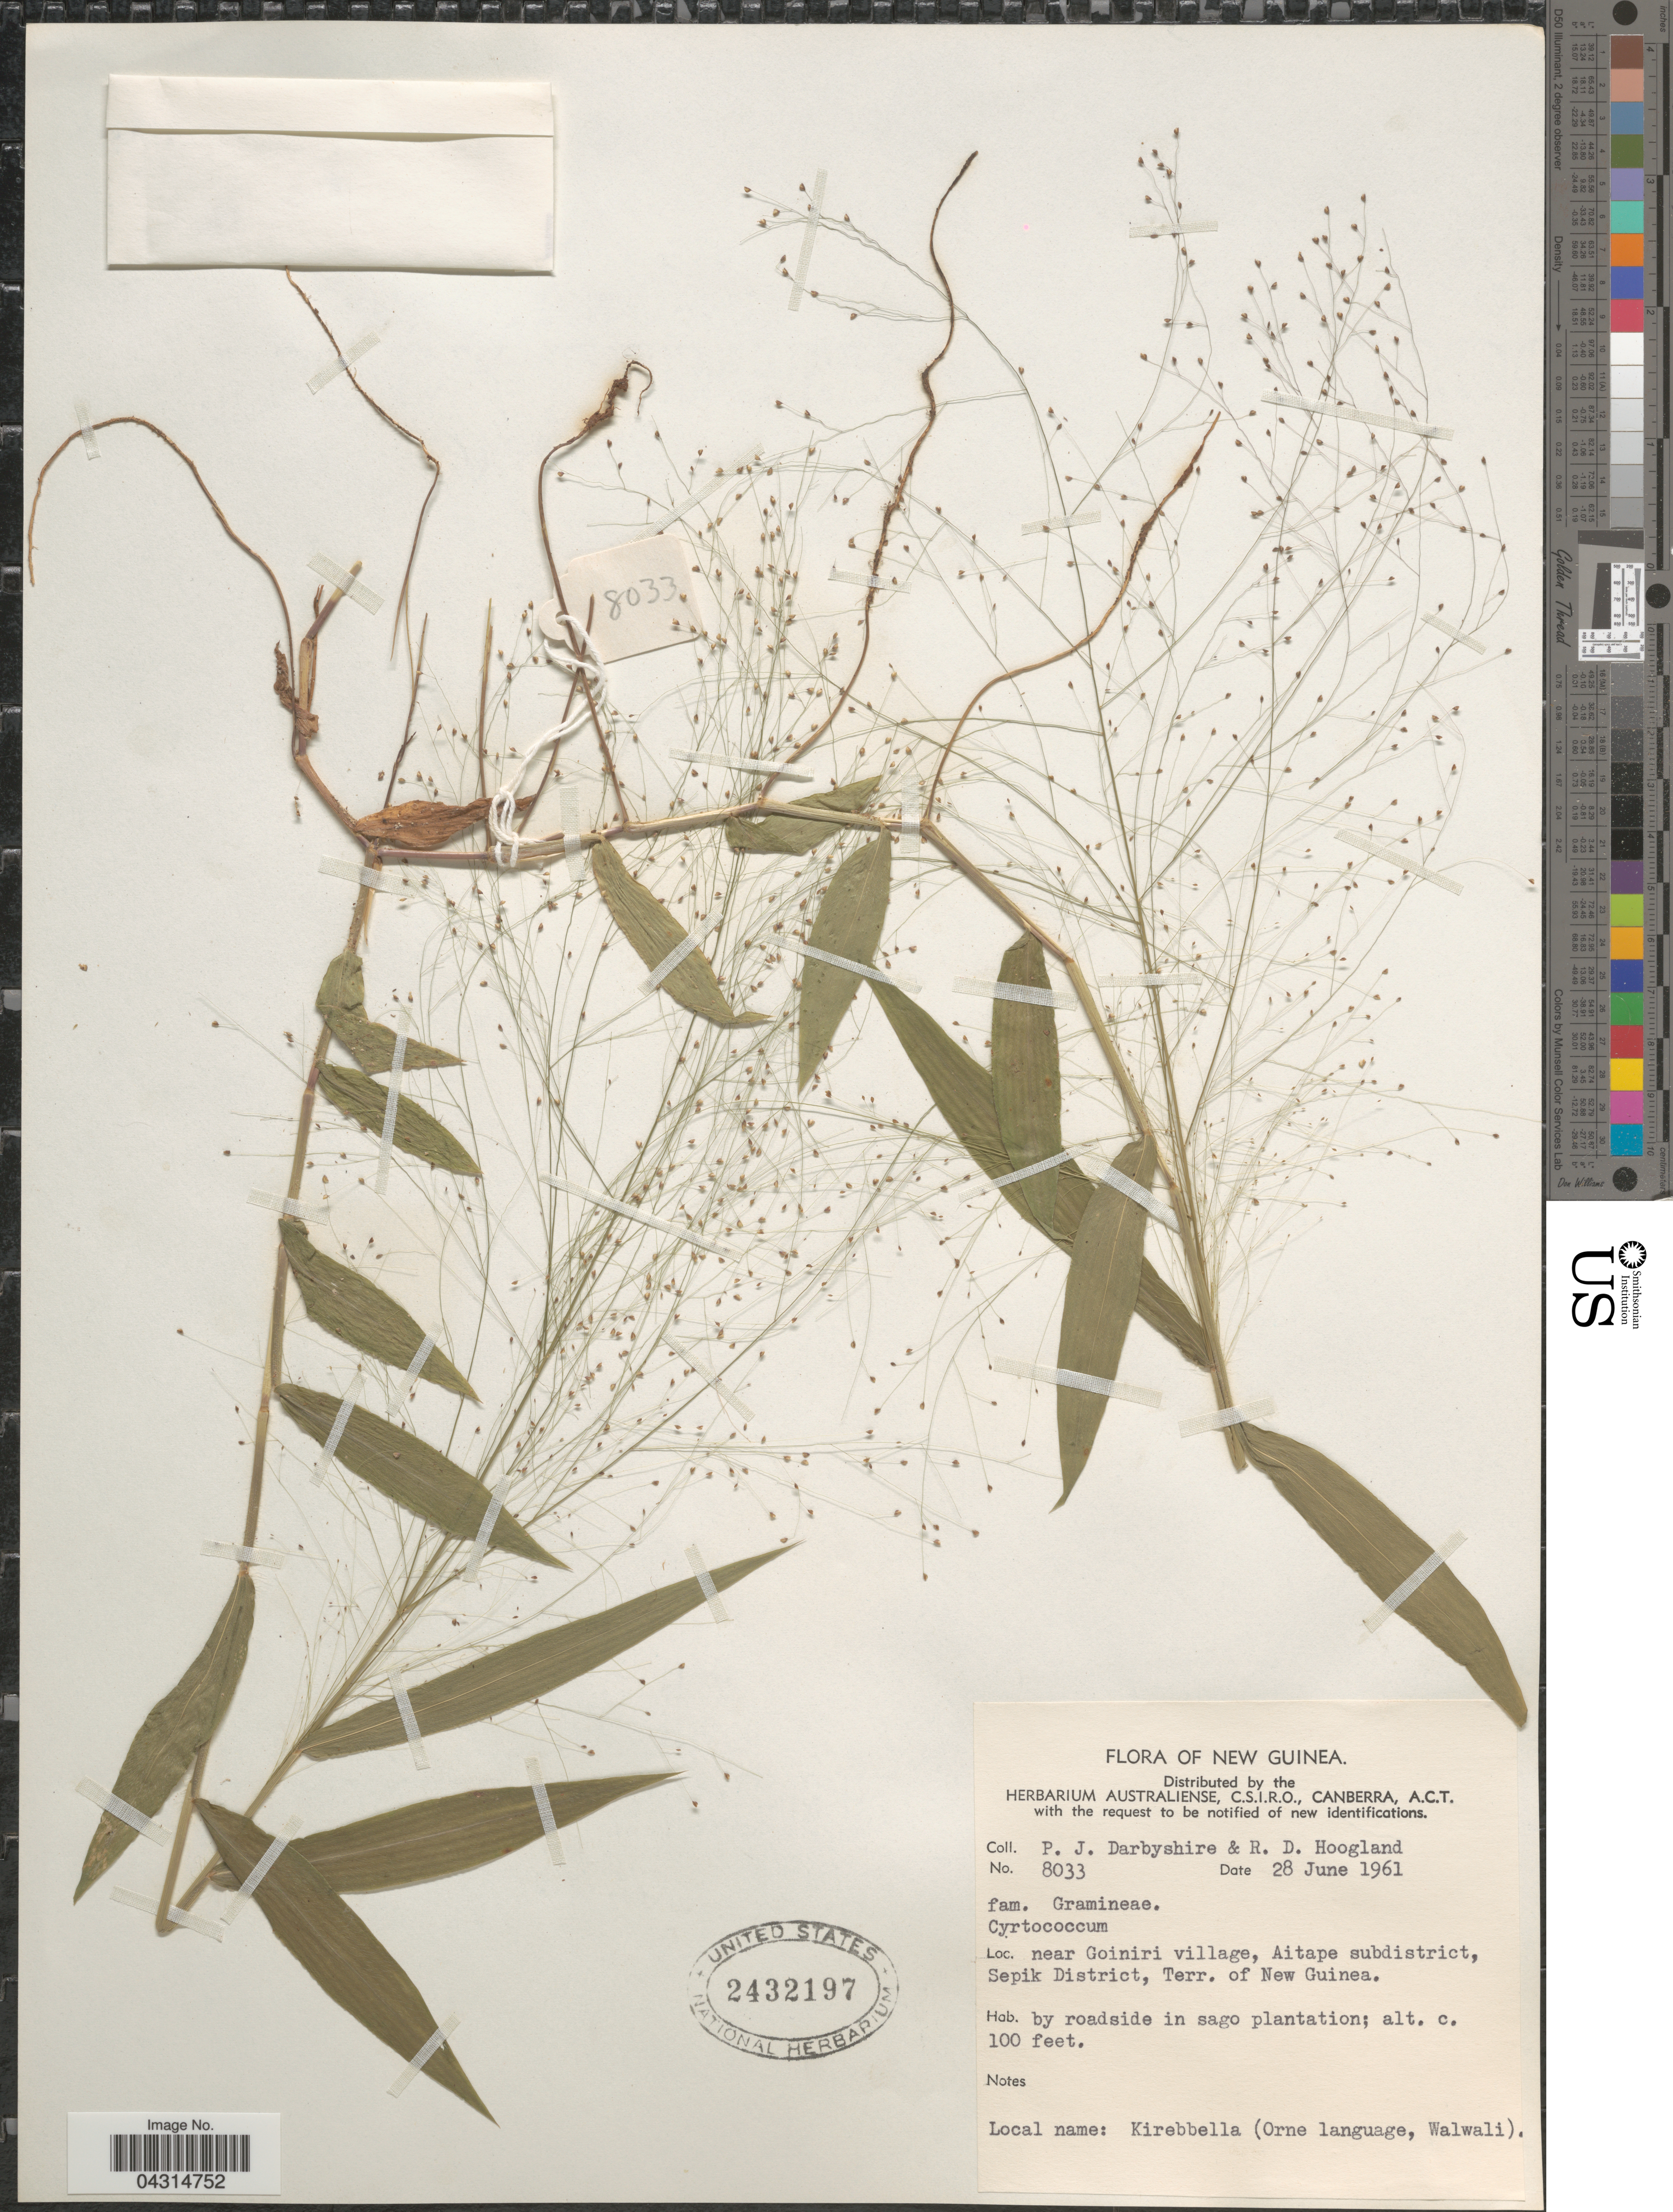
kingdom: Plantae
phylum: Tracheophyta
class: Liliopsida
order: Poales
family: Poaceae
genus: Cyrtococcum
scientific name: Cyrtococcum sp.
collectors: P. Darbyshire & R. D. Hoogland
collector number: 8033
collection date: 1961-06-28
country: Papua New Guinea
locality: New Guinea. Near Goiniri village, Aitape subdistrict, Sepik District, Terr. of New Guinea. By roadside in sago plantation.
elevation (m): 30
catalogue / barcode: US 2432197